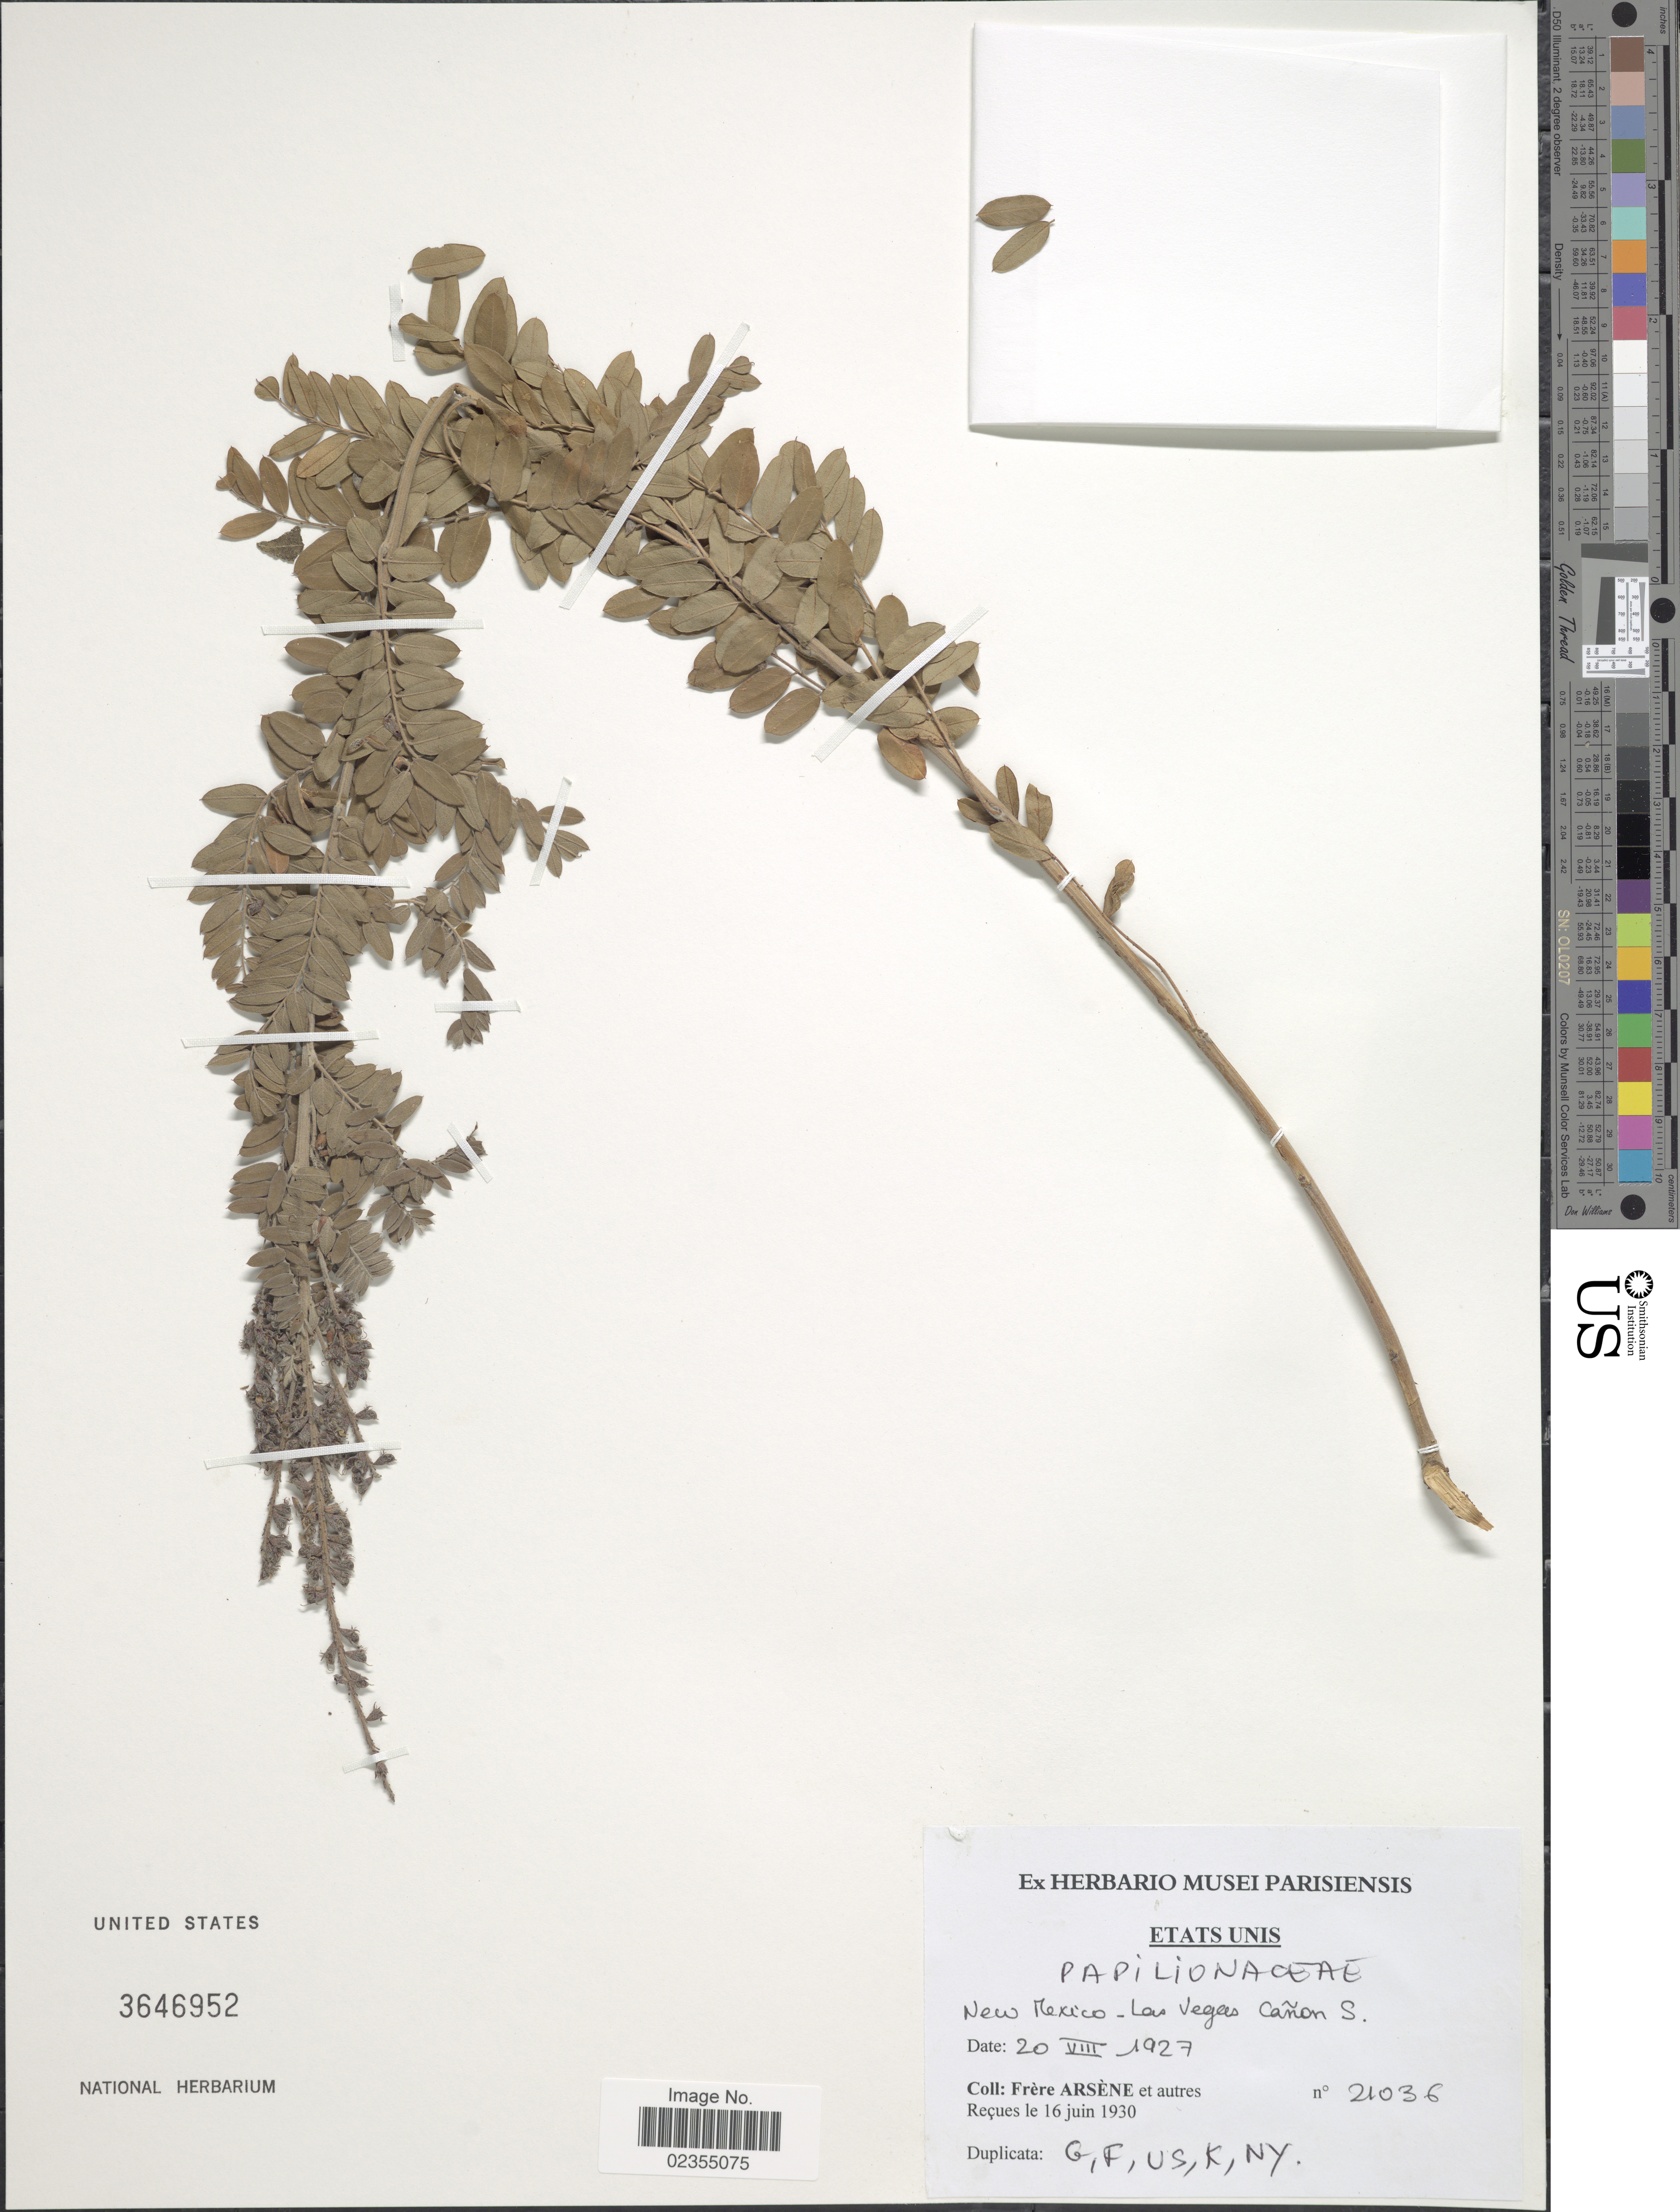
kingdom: Plantae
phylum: Tracheophyta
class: Magnoliopsida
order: Fabales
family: Fabaceae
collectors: F. Hyacinth & et al.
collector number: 21036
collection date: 1927-08-20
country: United States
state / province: New Mexico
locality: Las Vegas. Cañon S. Etats Unis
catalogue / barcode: US 3646952